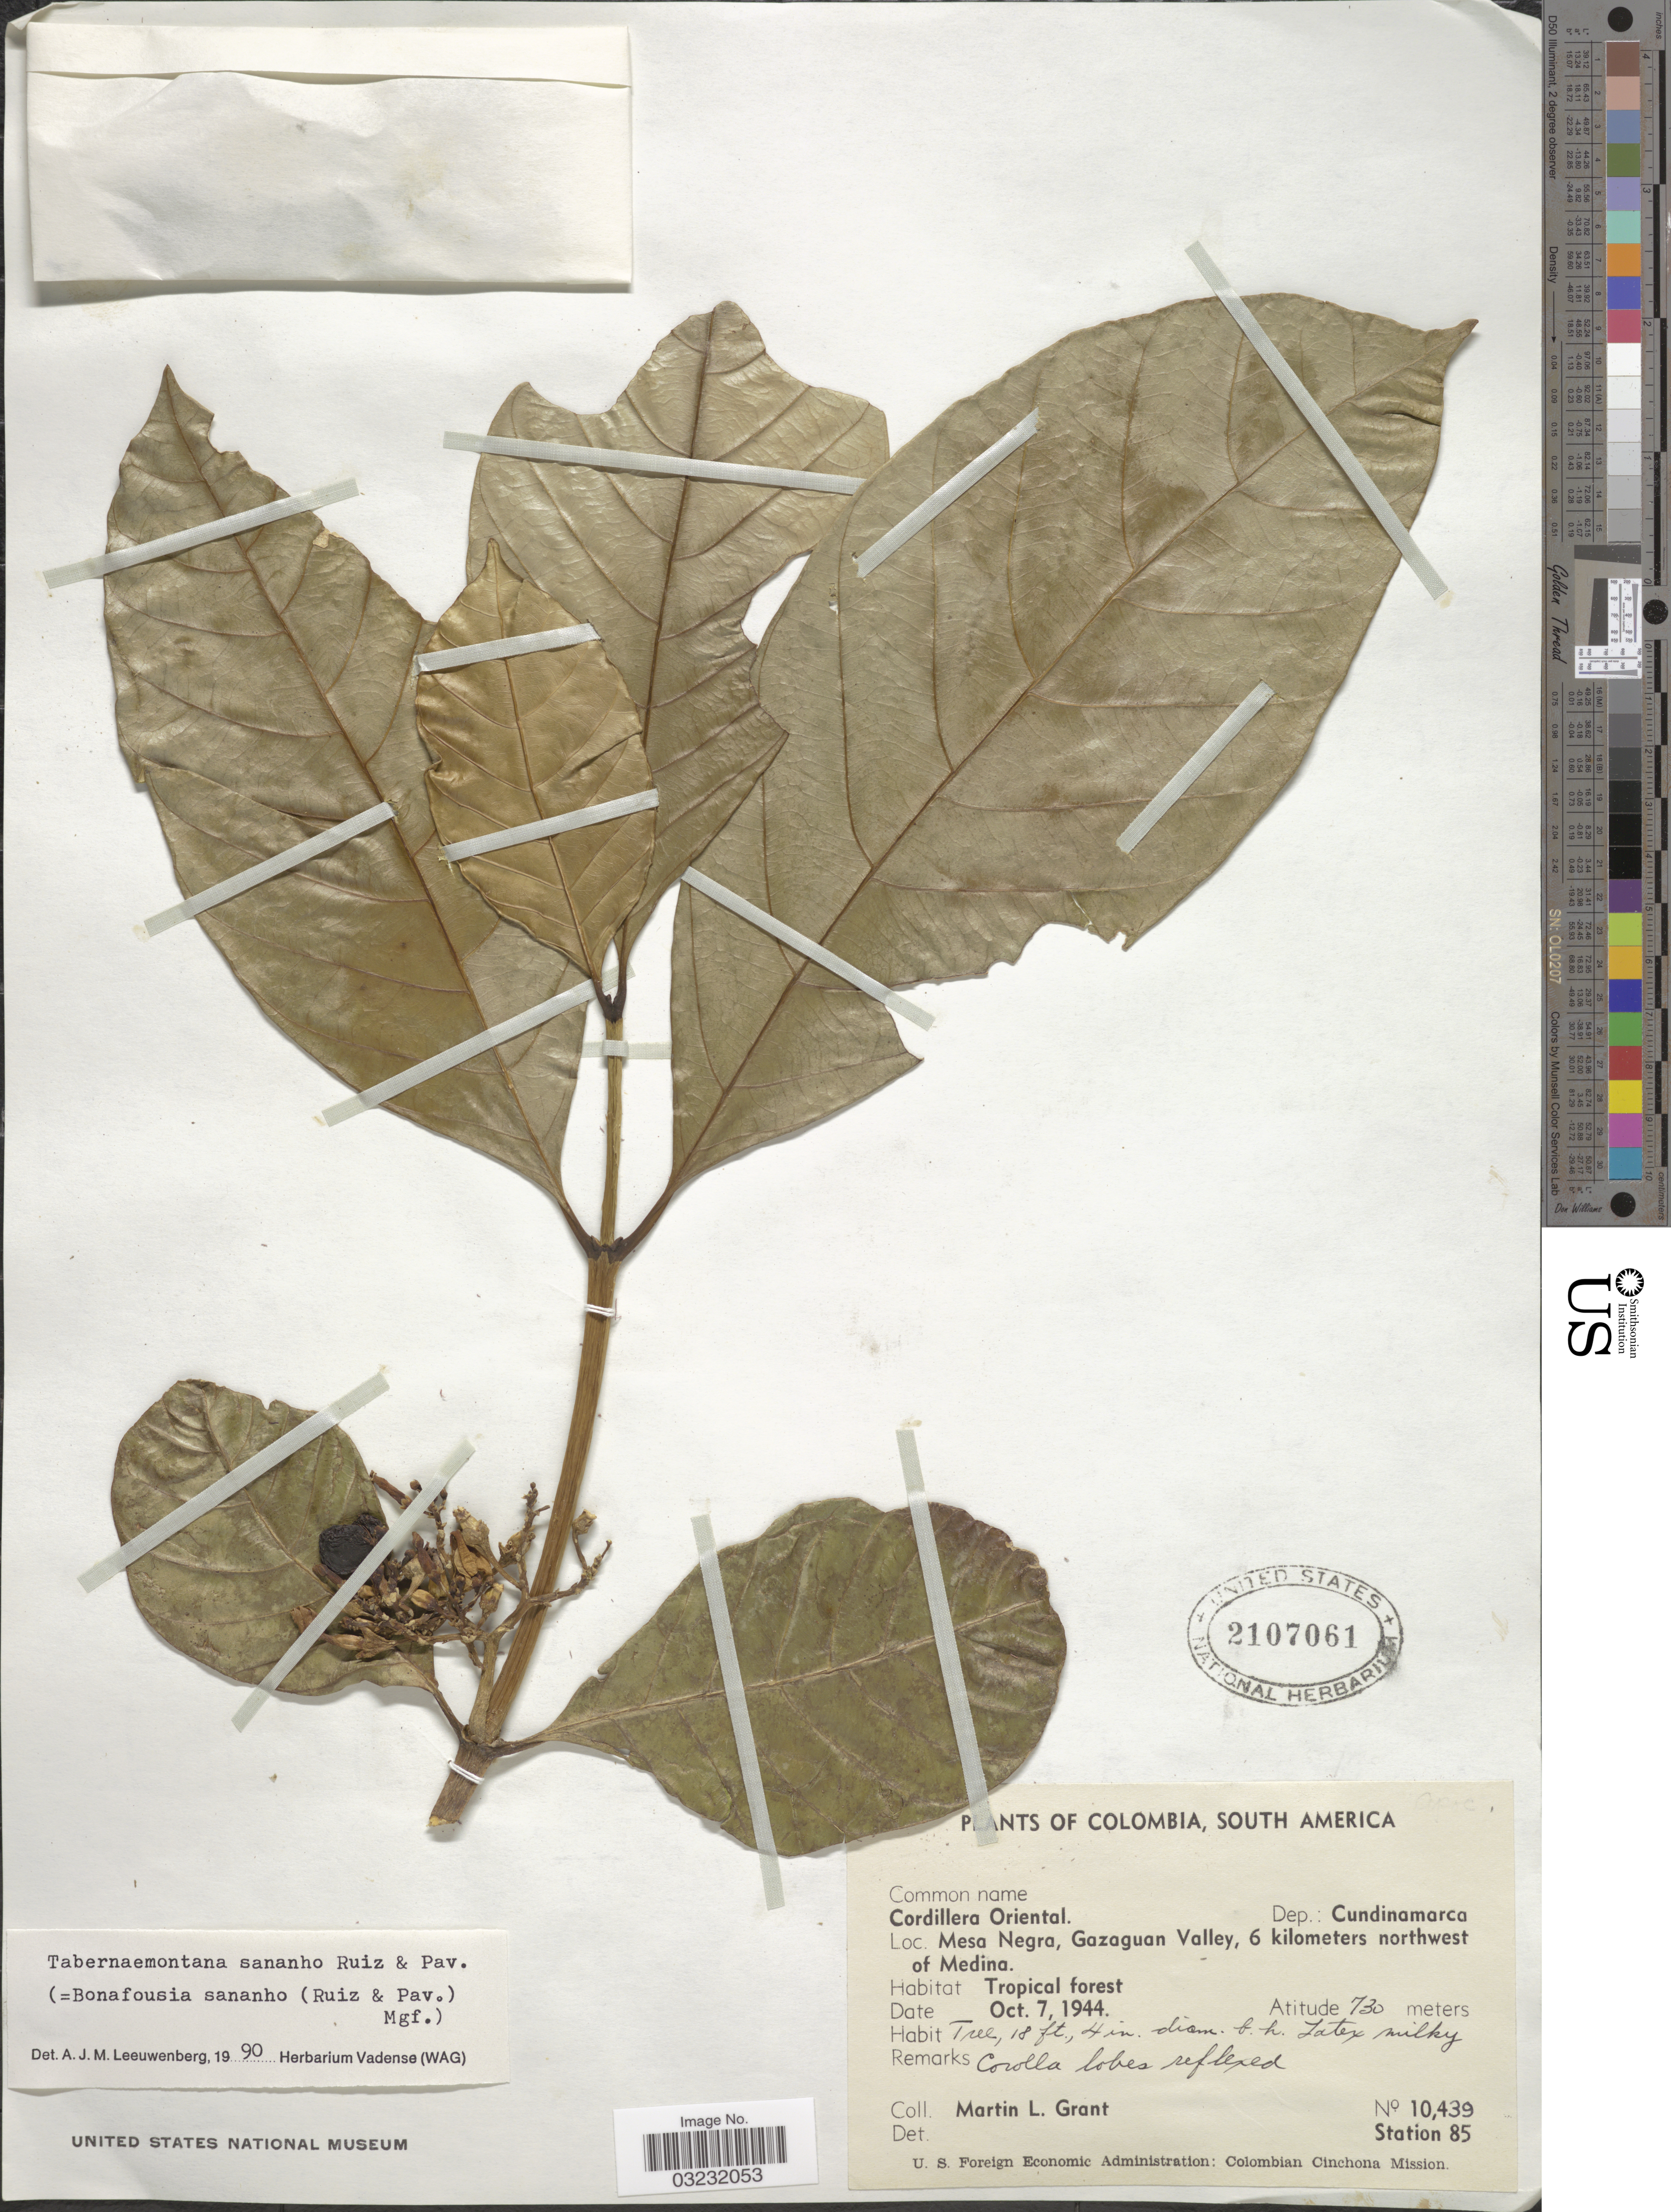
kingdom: Plantae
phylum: Tracheophyta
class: Magnoliopsida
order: Gentianales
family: Apocynaceae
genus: Tabernaemontana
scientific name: Tabernaemontana sananho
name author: Ruiz & Pav.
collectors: M. L. Grant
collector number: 10439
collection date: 1944-10-07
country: Colombia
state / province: Cundinamarca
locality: Cordillera Oriental. Dep.: Cundinamarca. Mesa Negra, Gazaguan Valley, 6 kilometers northwest of Medina.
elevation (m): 730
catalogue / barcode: US 2107061